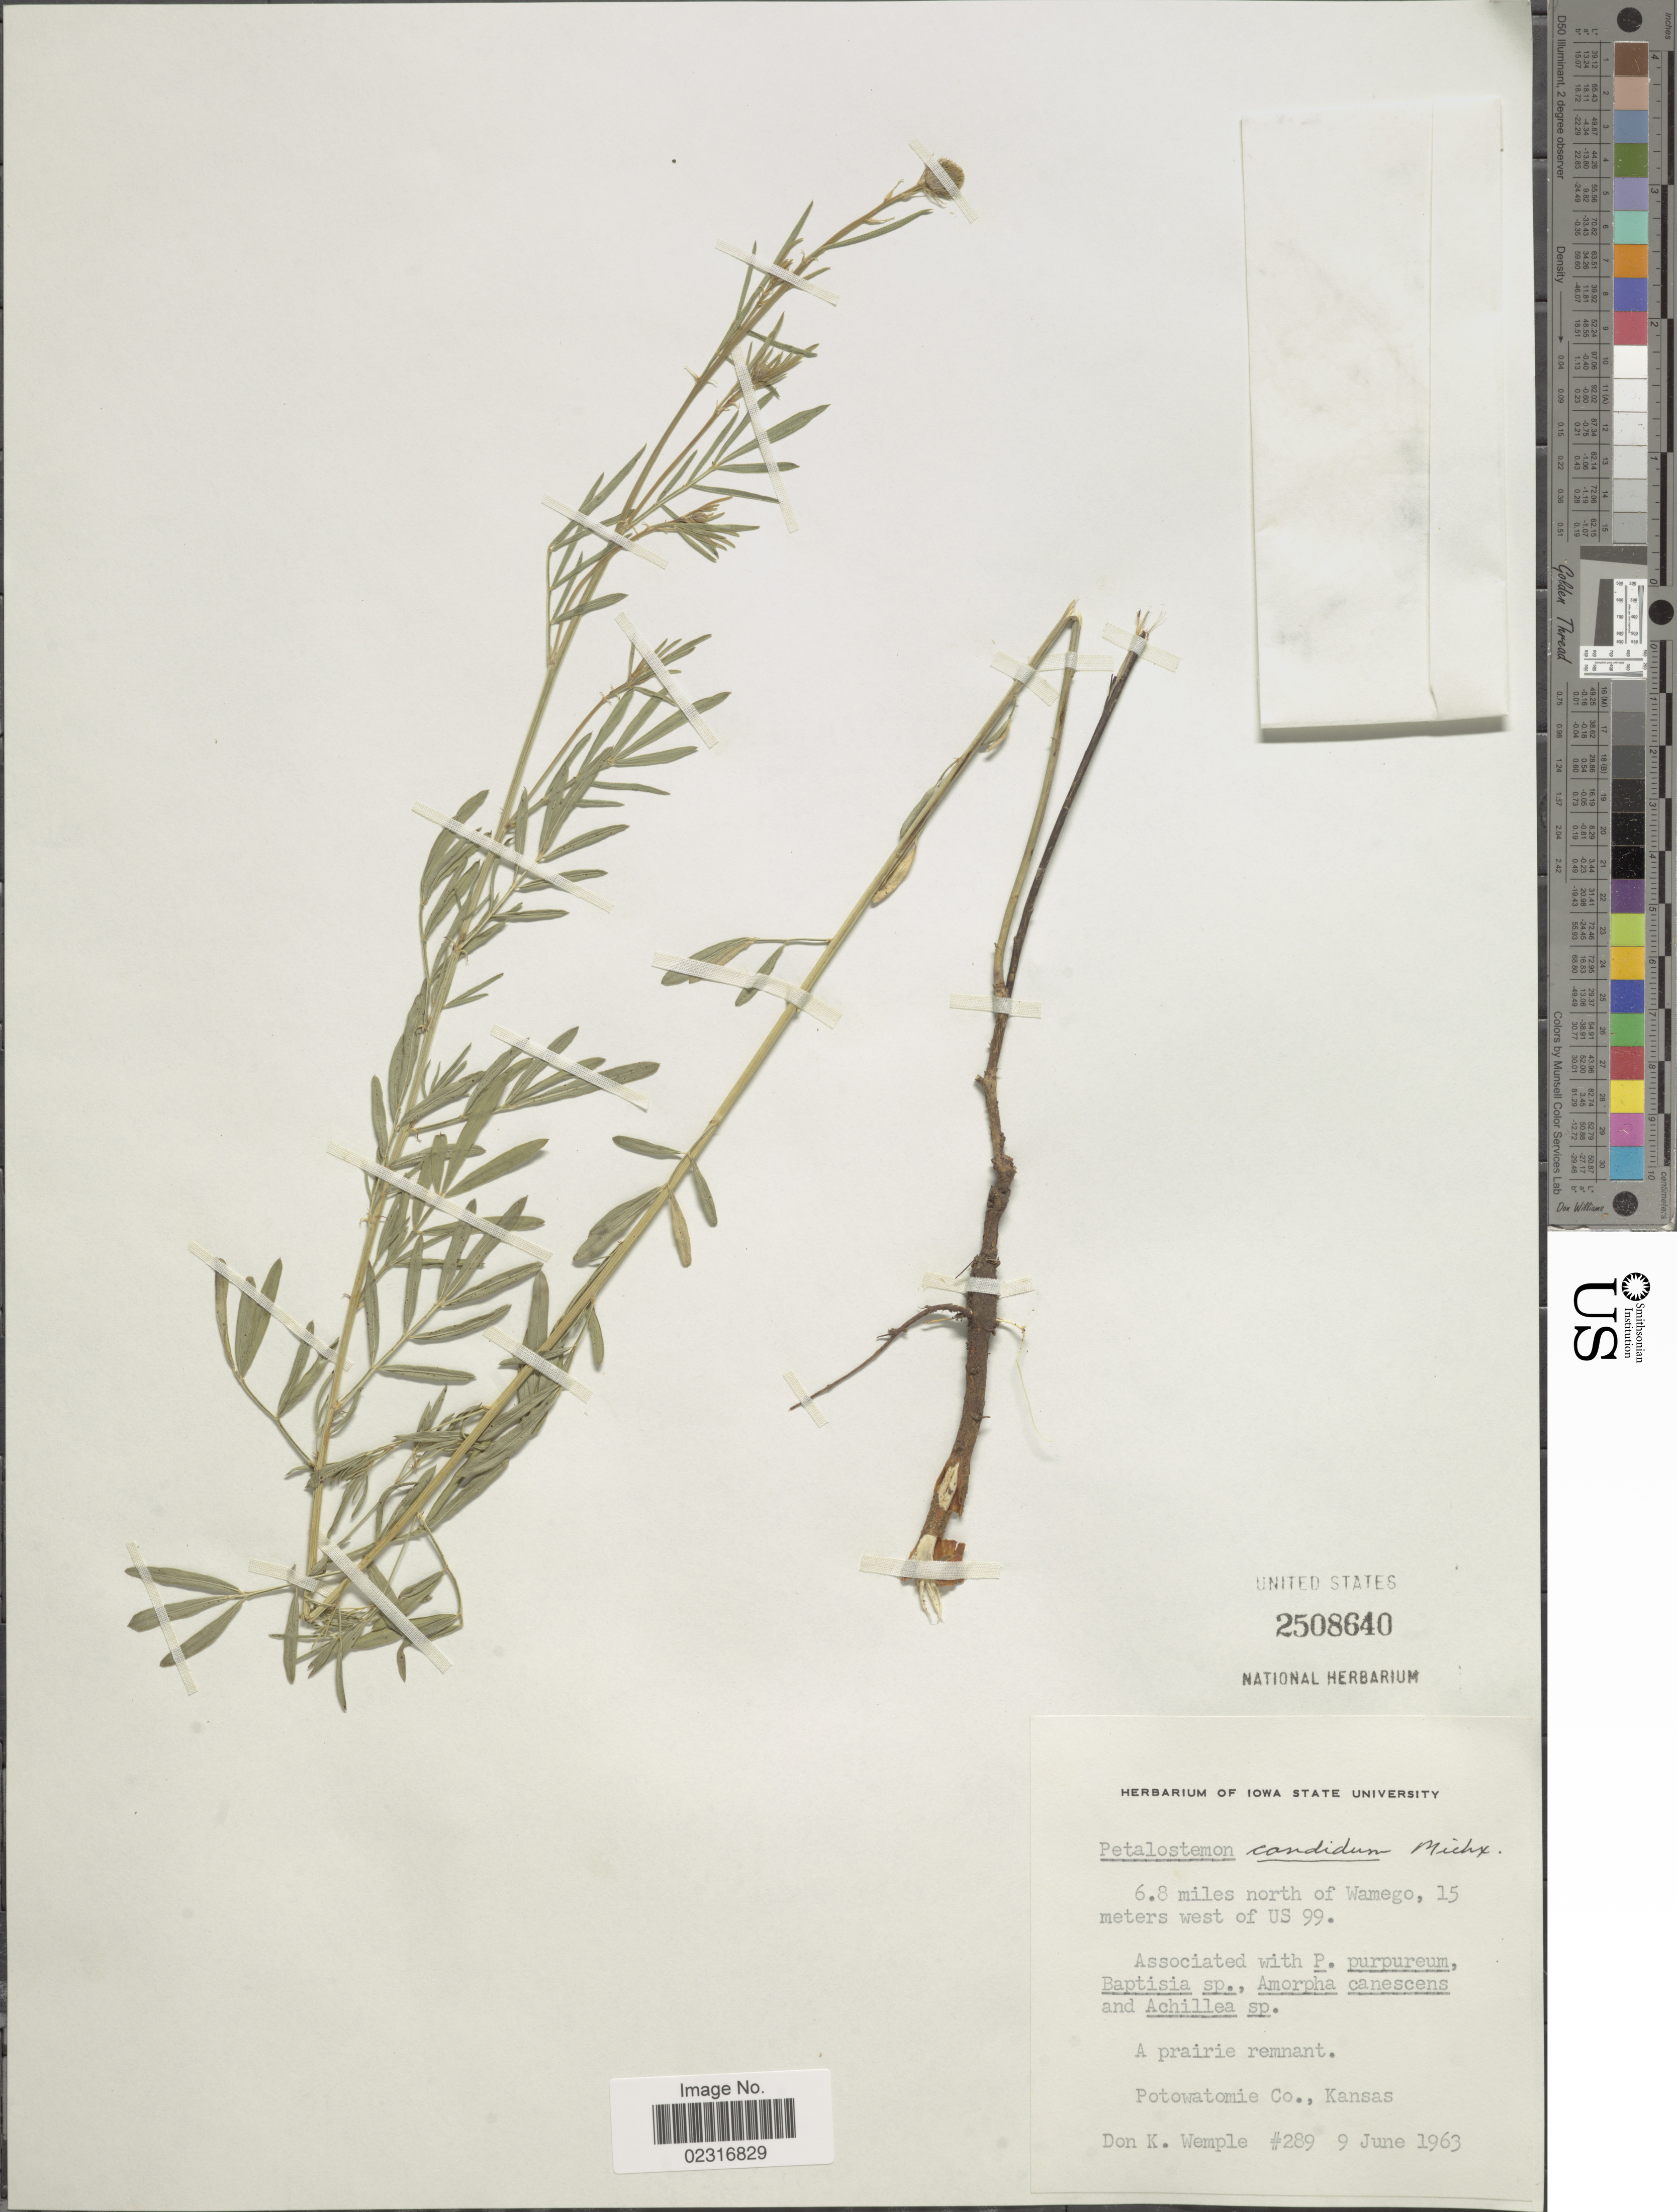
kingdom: Plantae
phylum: Tracheophyta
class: Magnoliopsida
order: Fabales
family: Fabaceae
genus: Dalea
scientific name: Dalea candida var. candida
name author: Michx. ex Willd.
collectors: D. Wemple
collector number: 289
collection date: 1963-06-09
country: United States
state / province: Kansas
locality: Potowatomie Co. 6.8 miles north of Wamego, 15 meters west of US 99.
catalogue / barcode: US 2508640